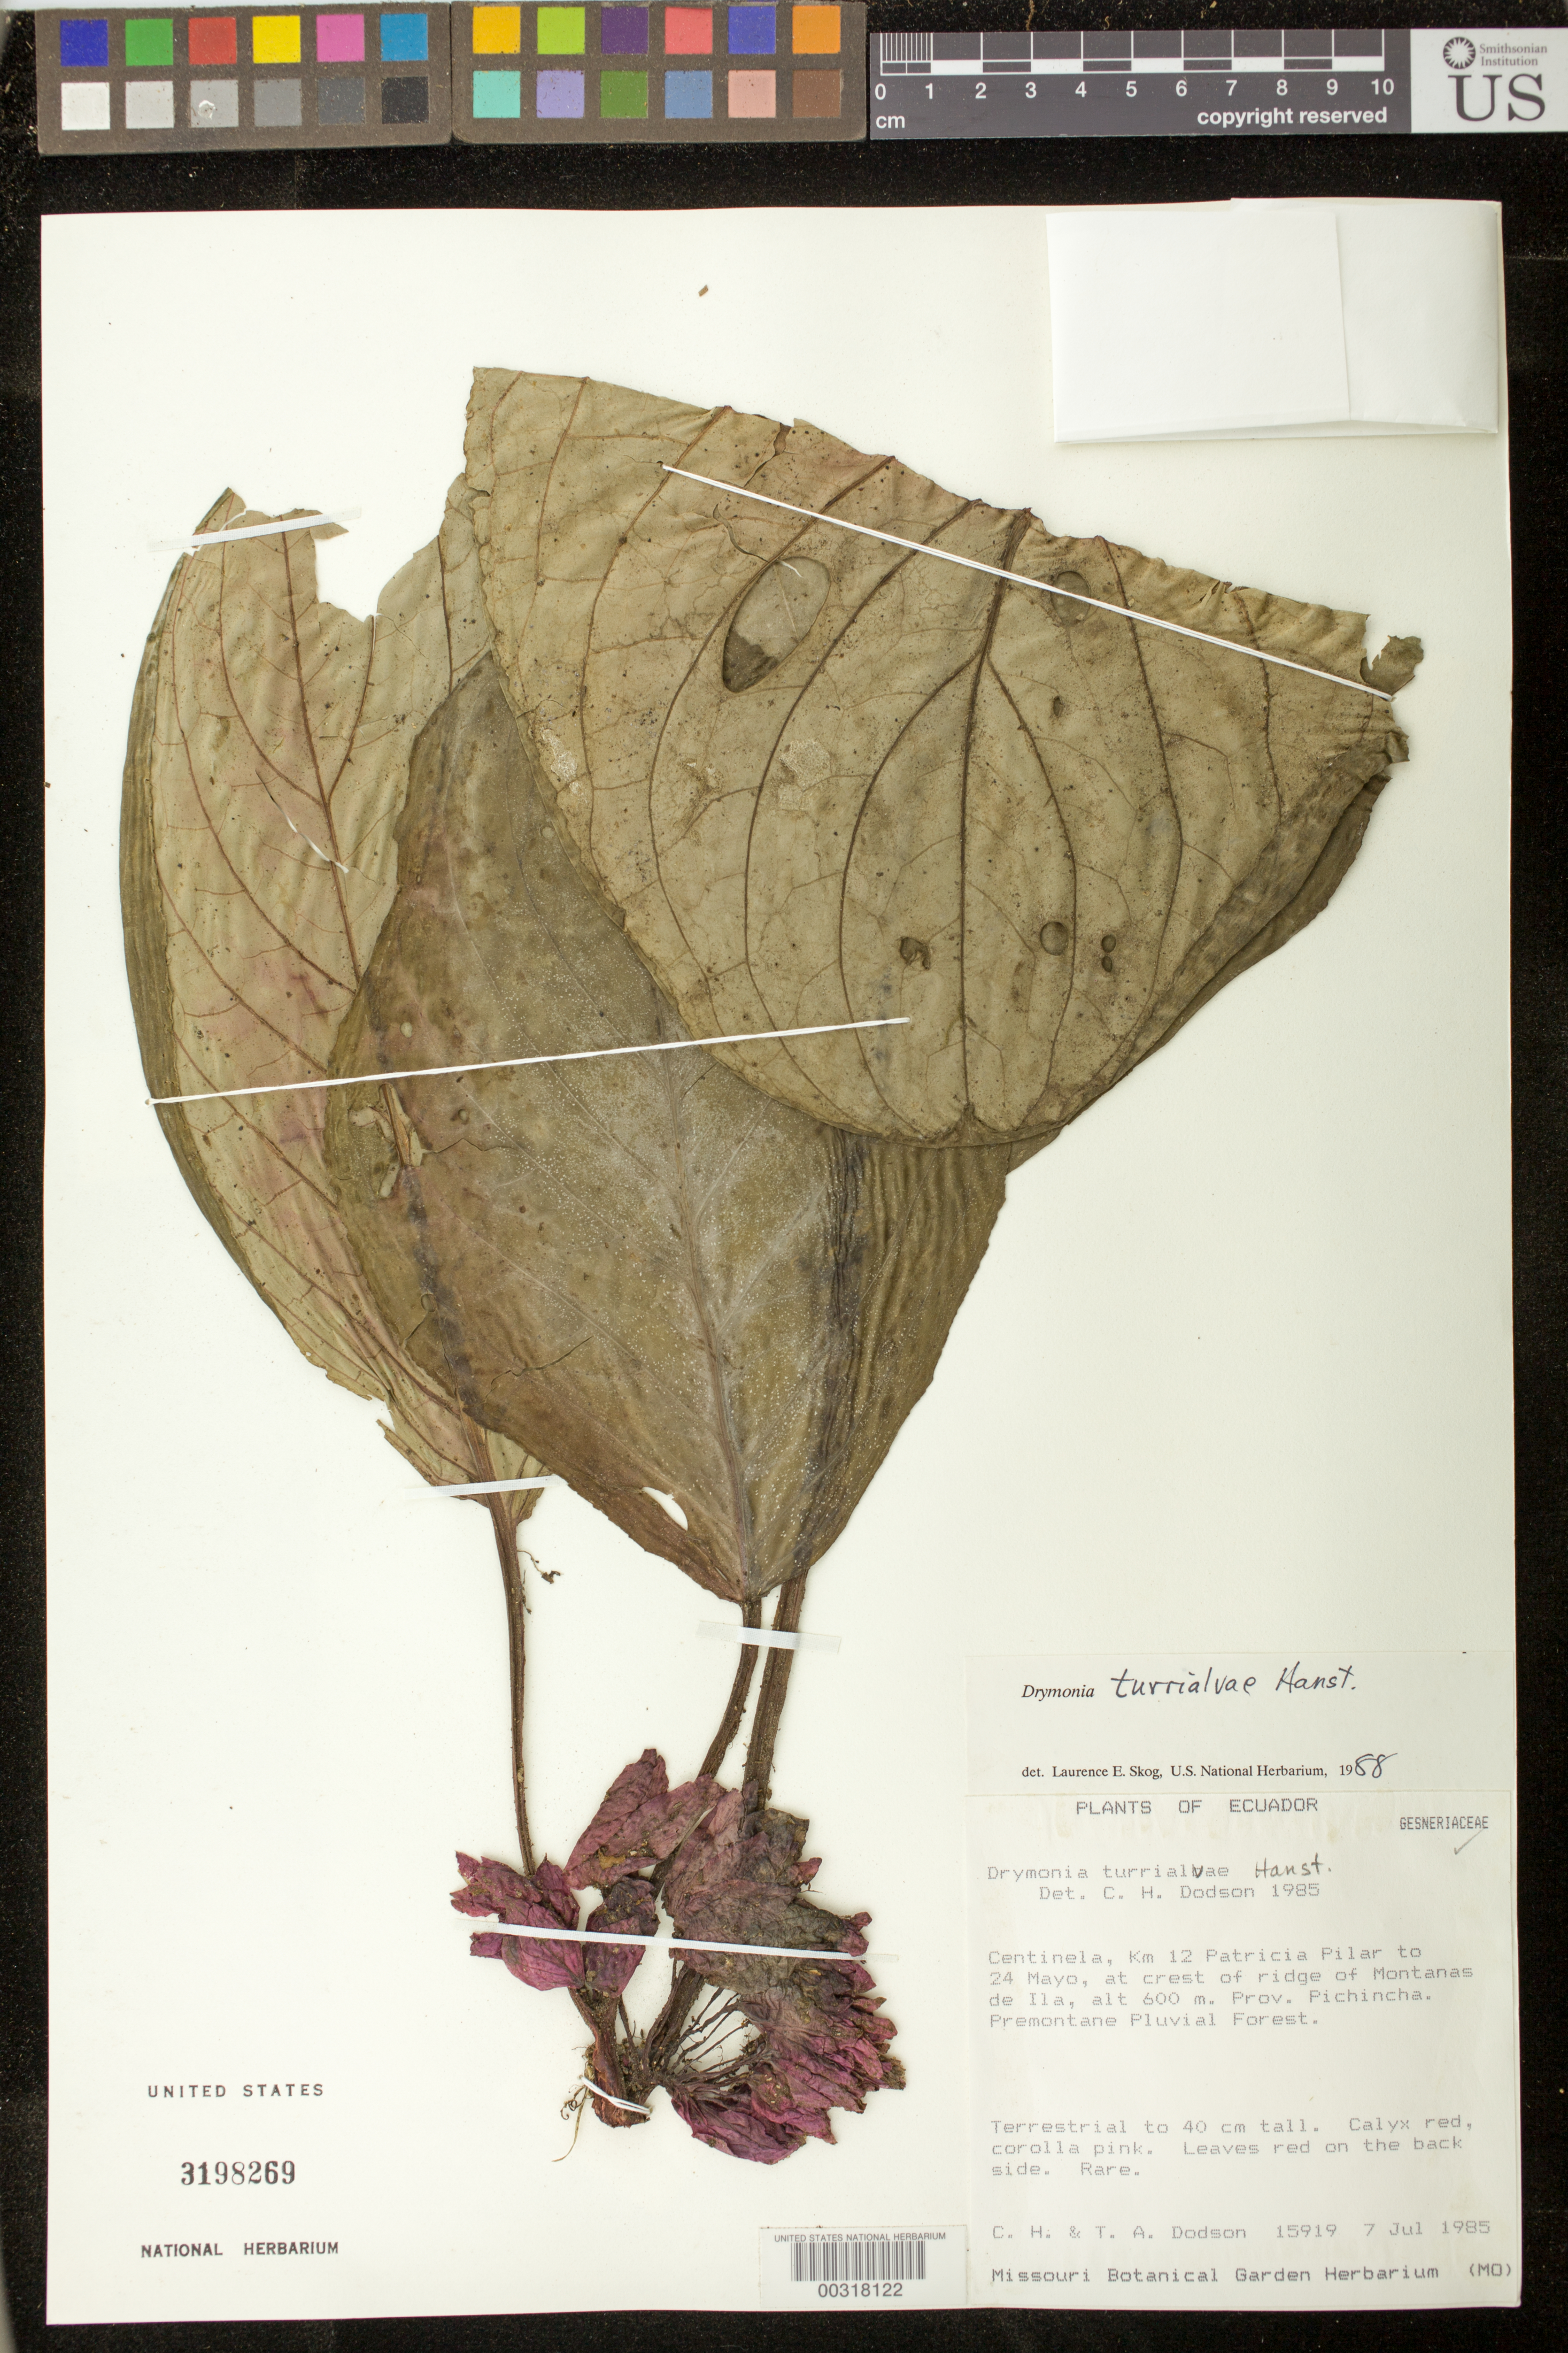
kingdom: Plantae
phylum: Tracheophyta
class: Magnoliopsida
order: Lamiales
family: Gesneriaceae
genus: Drymonia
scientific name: Drymonia turrialvae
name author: Hanst.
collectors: C. H. Dodson & T. A. Dodson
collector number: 15919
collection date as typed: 07 Jul 1985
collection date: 1985-07-07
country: Ecuador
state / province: Pichincha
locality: Centinela, km 12 Patricia Pilar to 24 Mayo, at crest of ridge of Montanas de Ila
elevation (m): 600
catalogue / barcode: US 3198269